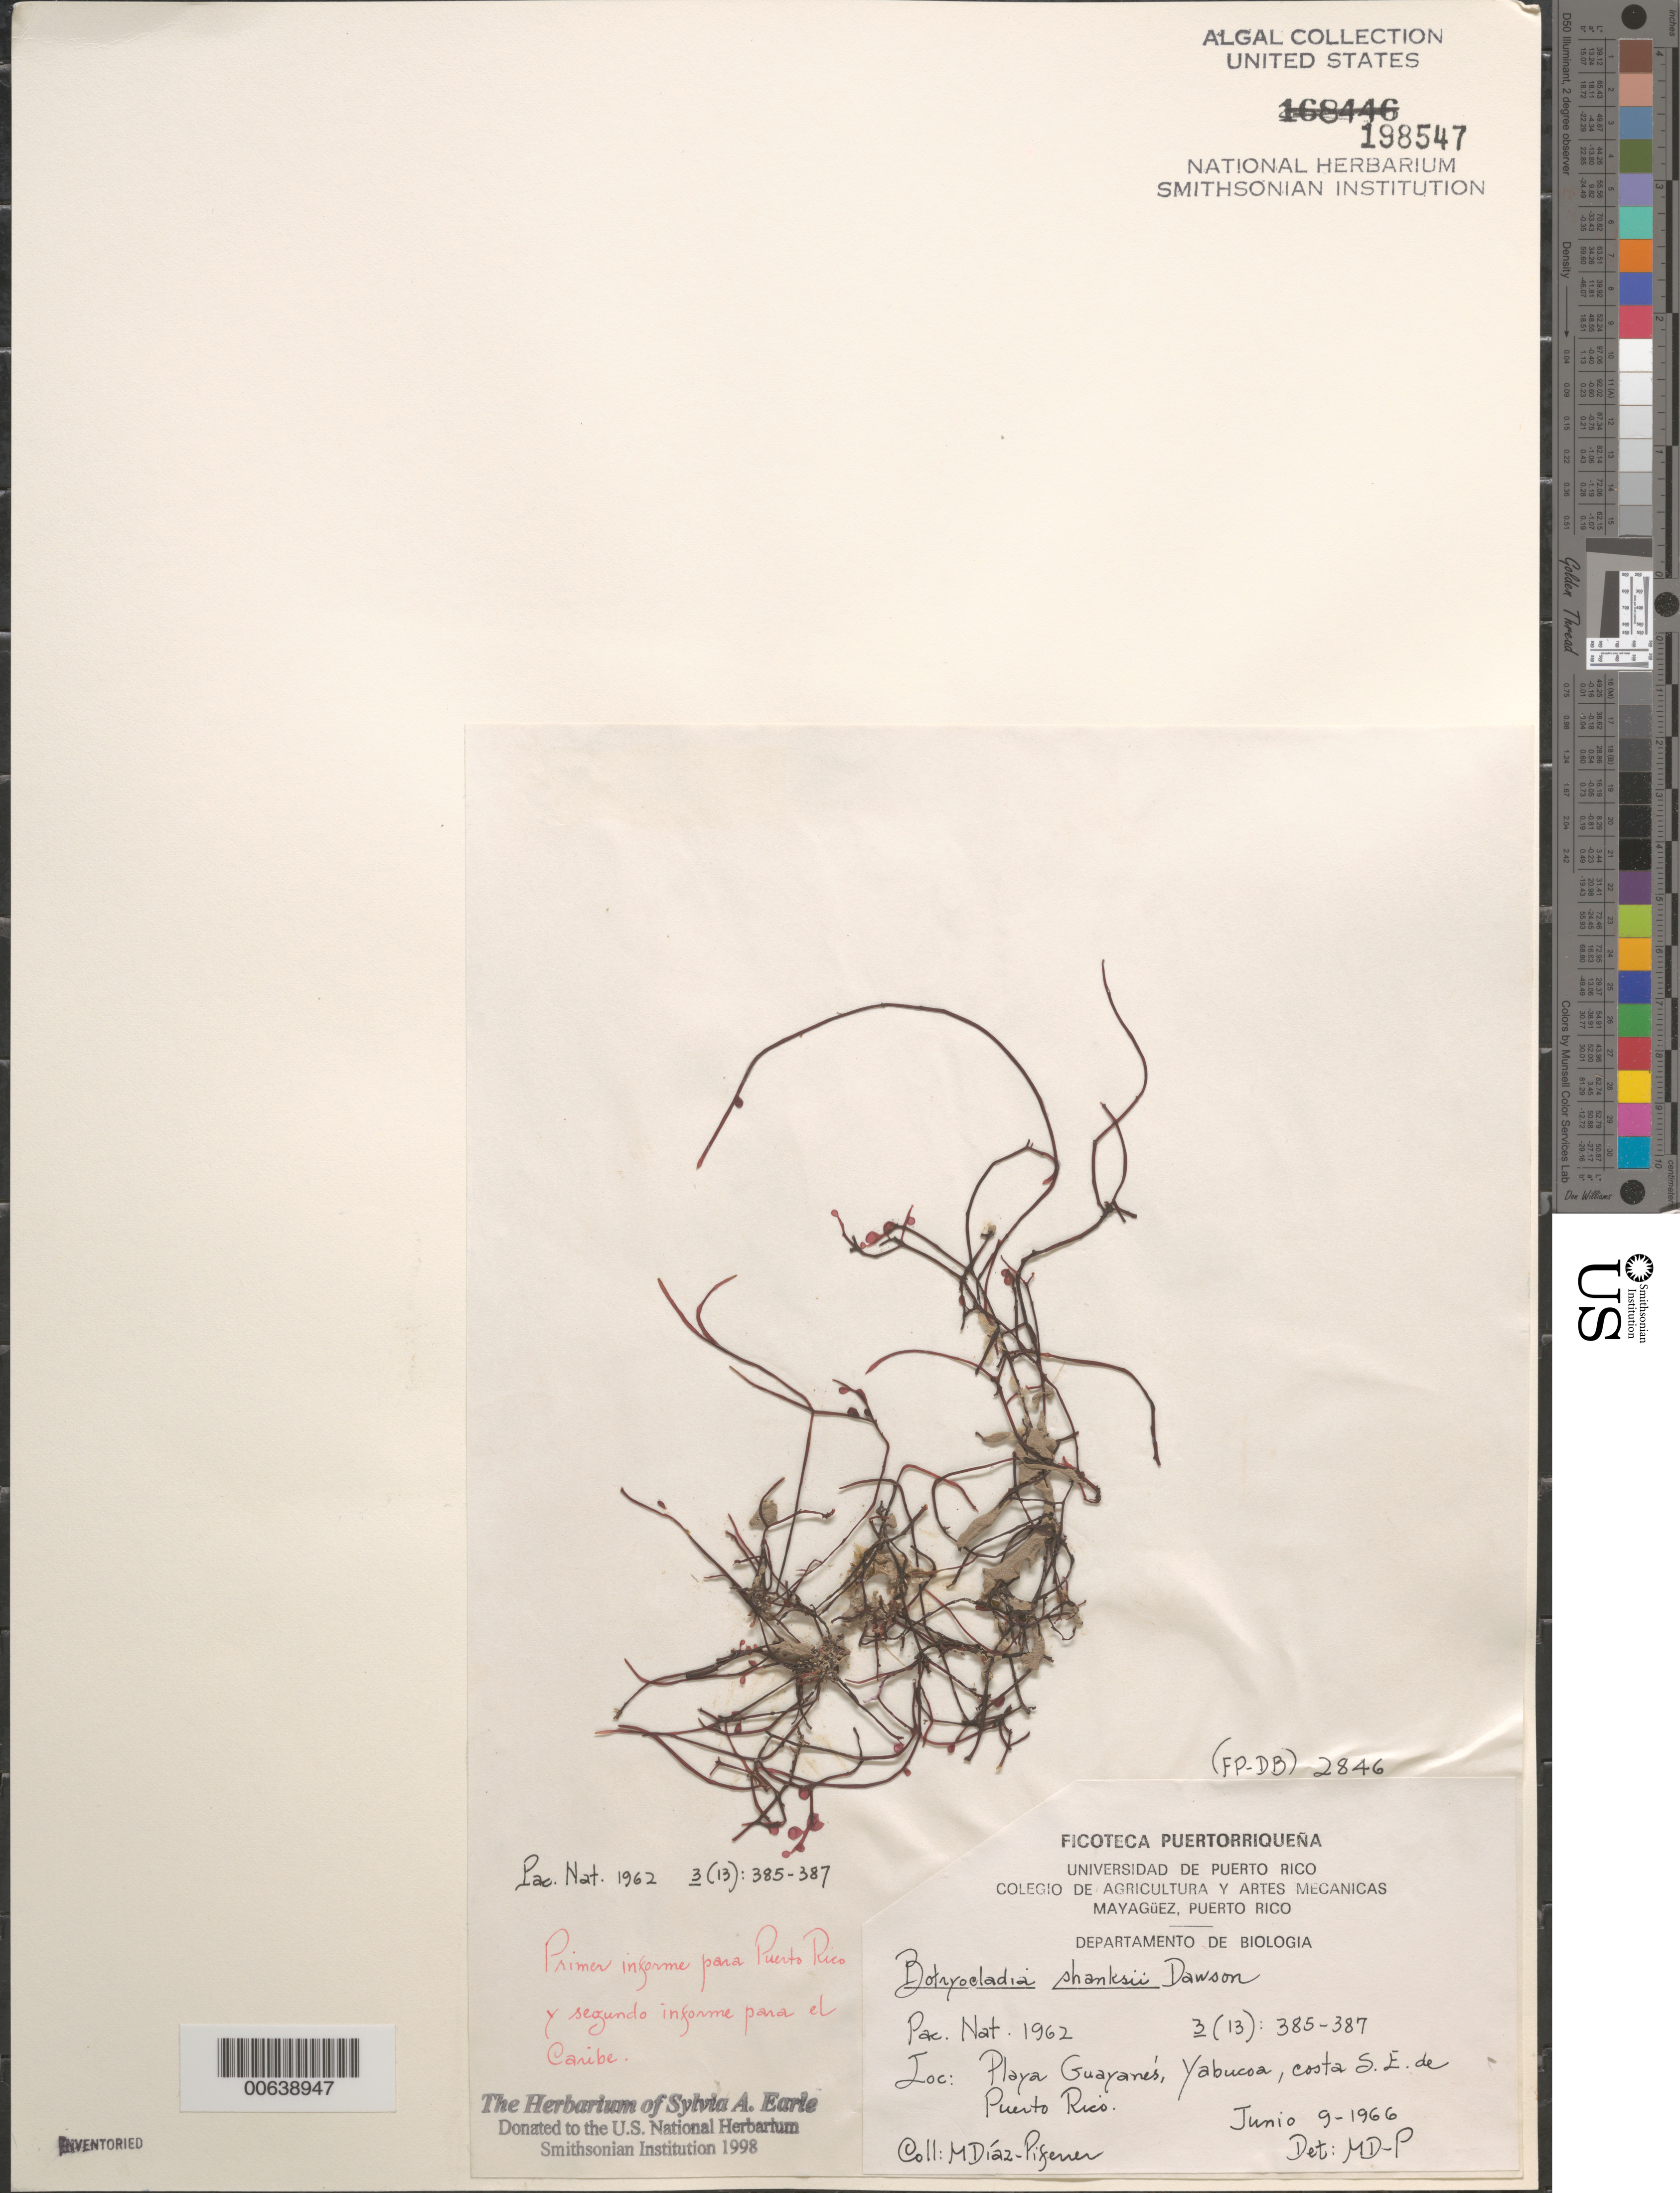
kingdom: Plantae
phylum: Rhodophyta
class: Florideophyceae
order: Rhodymeniales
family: Rhodymeniaceae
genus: Botryocladia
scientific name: Botryocladia shanksii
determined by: Diaz-Piferrer, M.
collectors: M. Diaz-Piferrer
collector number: (fp-db) 2846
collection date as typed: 09 Jun 1966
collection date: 1966-06-09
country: Puerto Rico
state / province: Yabucoa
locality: Playa Guayanes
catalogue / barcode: US 198547